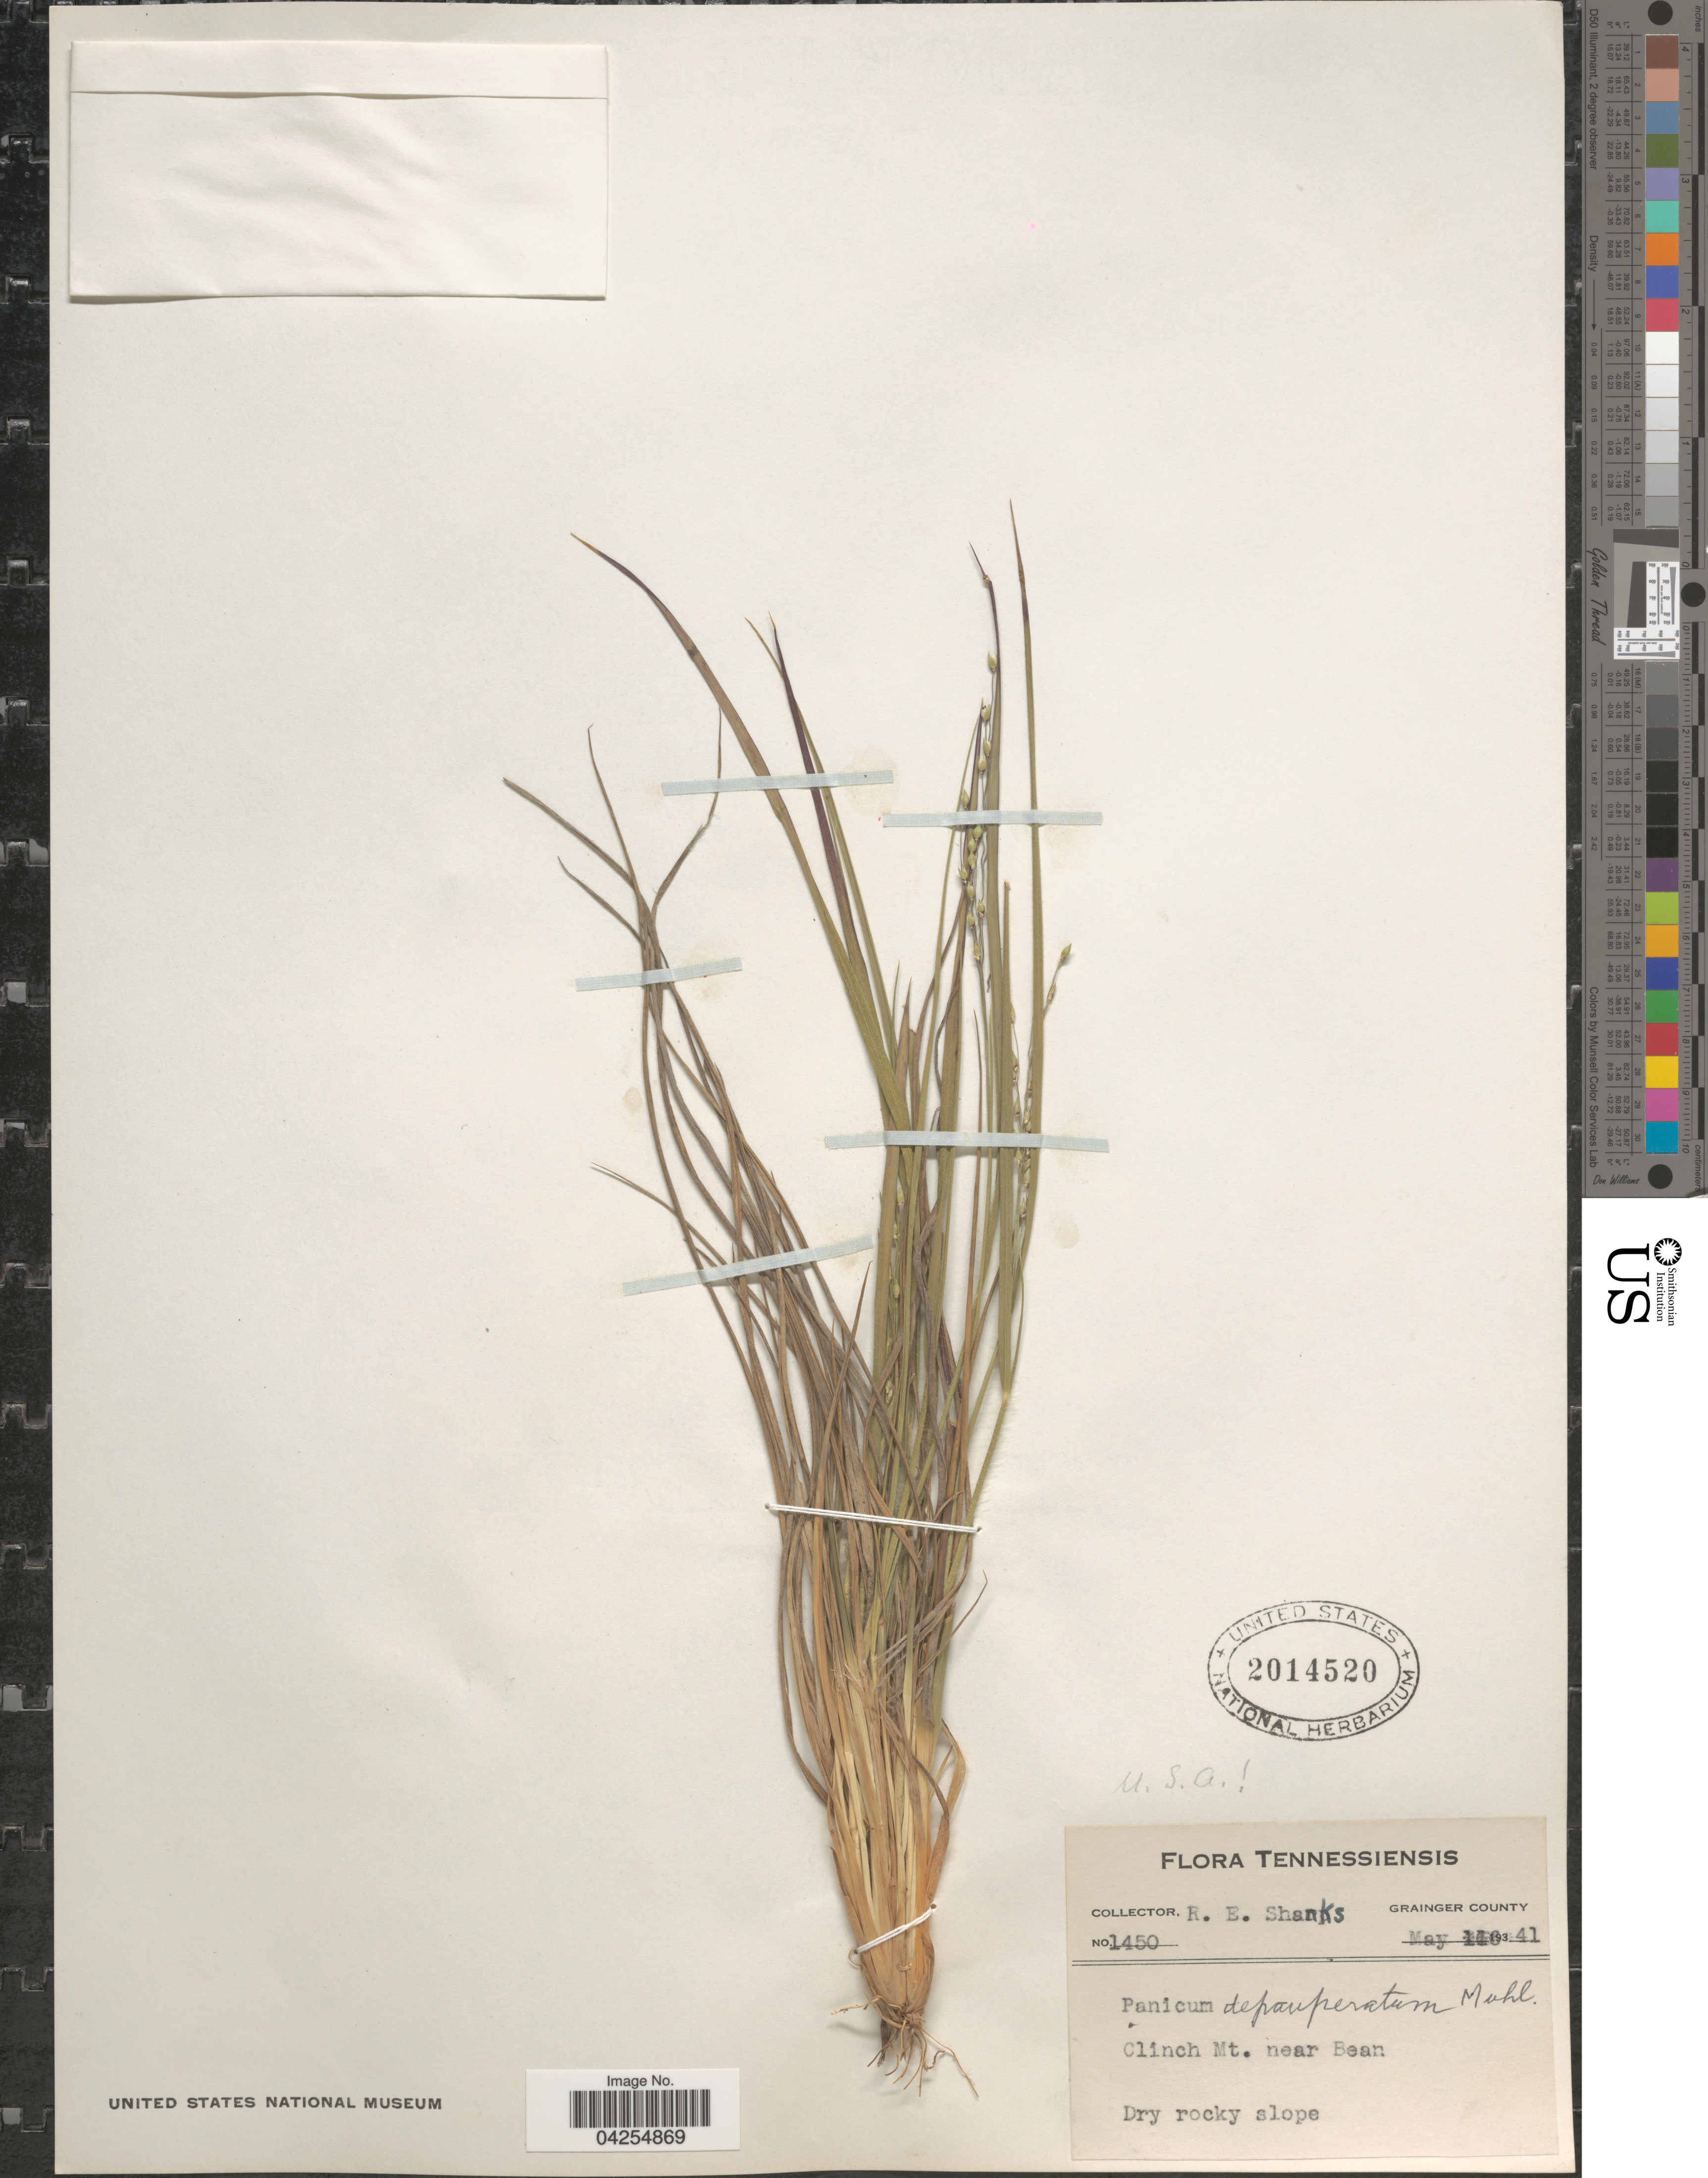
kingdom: Plantae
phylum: Tracheophyta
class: Liliopsida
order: Poales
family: Poaceae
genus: Dichanthelium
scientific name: Dichanthelium depauperatum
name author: (Muhl.) Gould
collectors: R. Shanks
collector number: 1450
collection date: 1941-05-11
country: United States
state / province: Tennessee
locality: Grainger County. Clinch Mt. near Bean.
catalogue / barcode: US 2014520